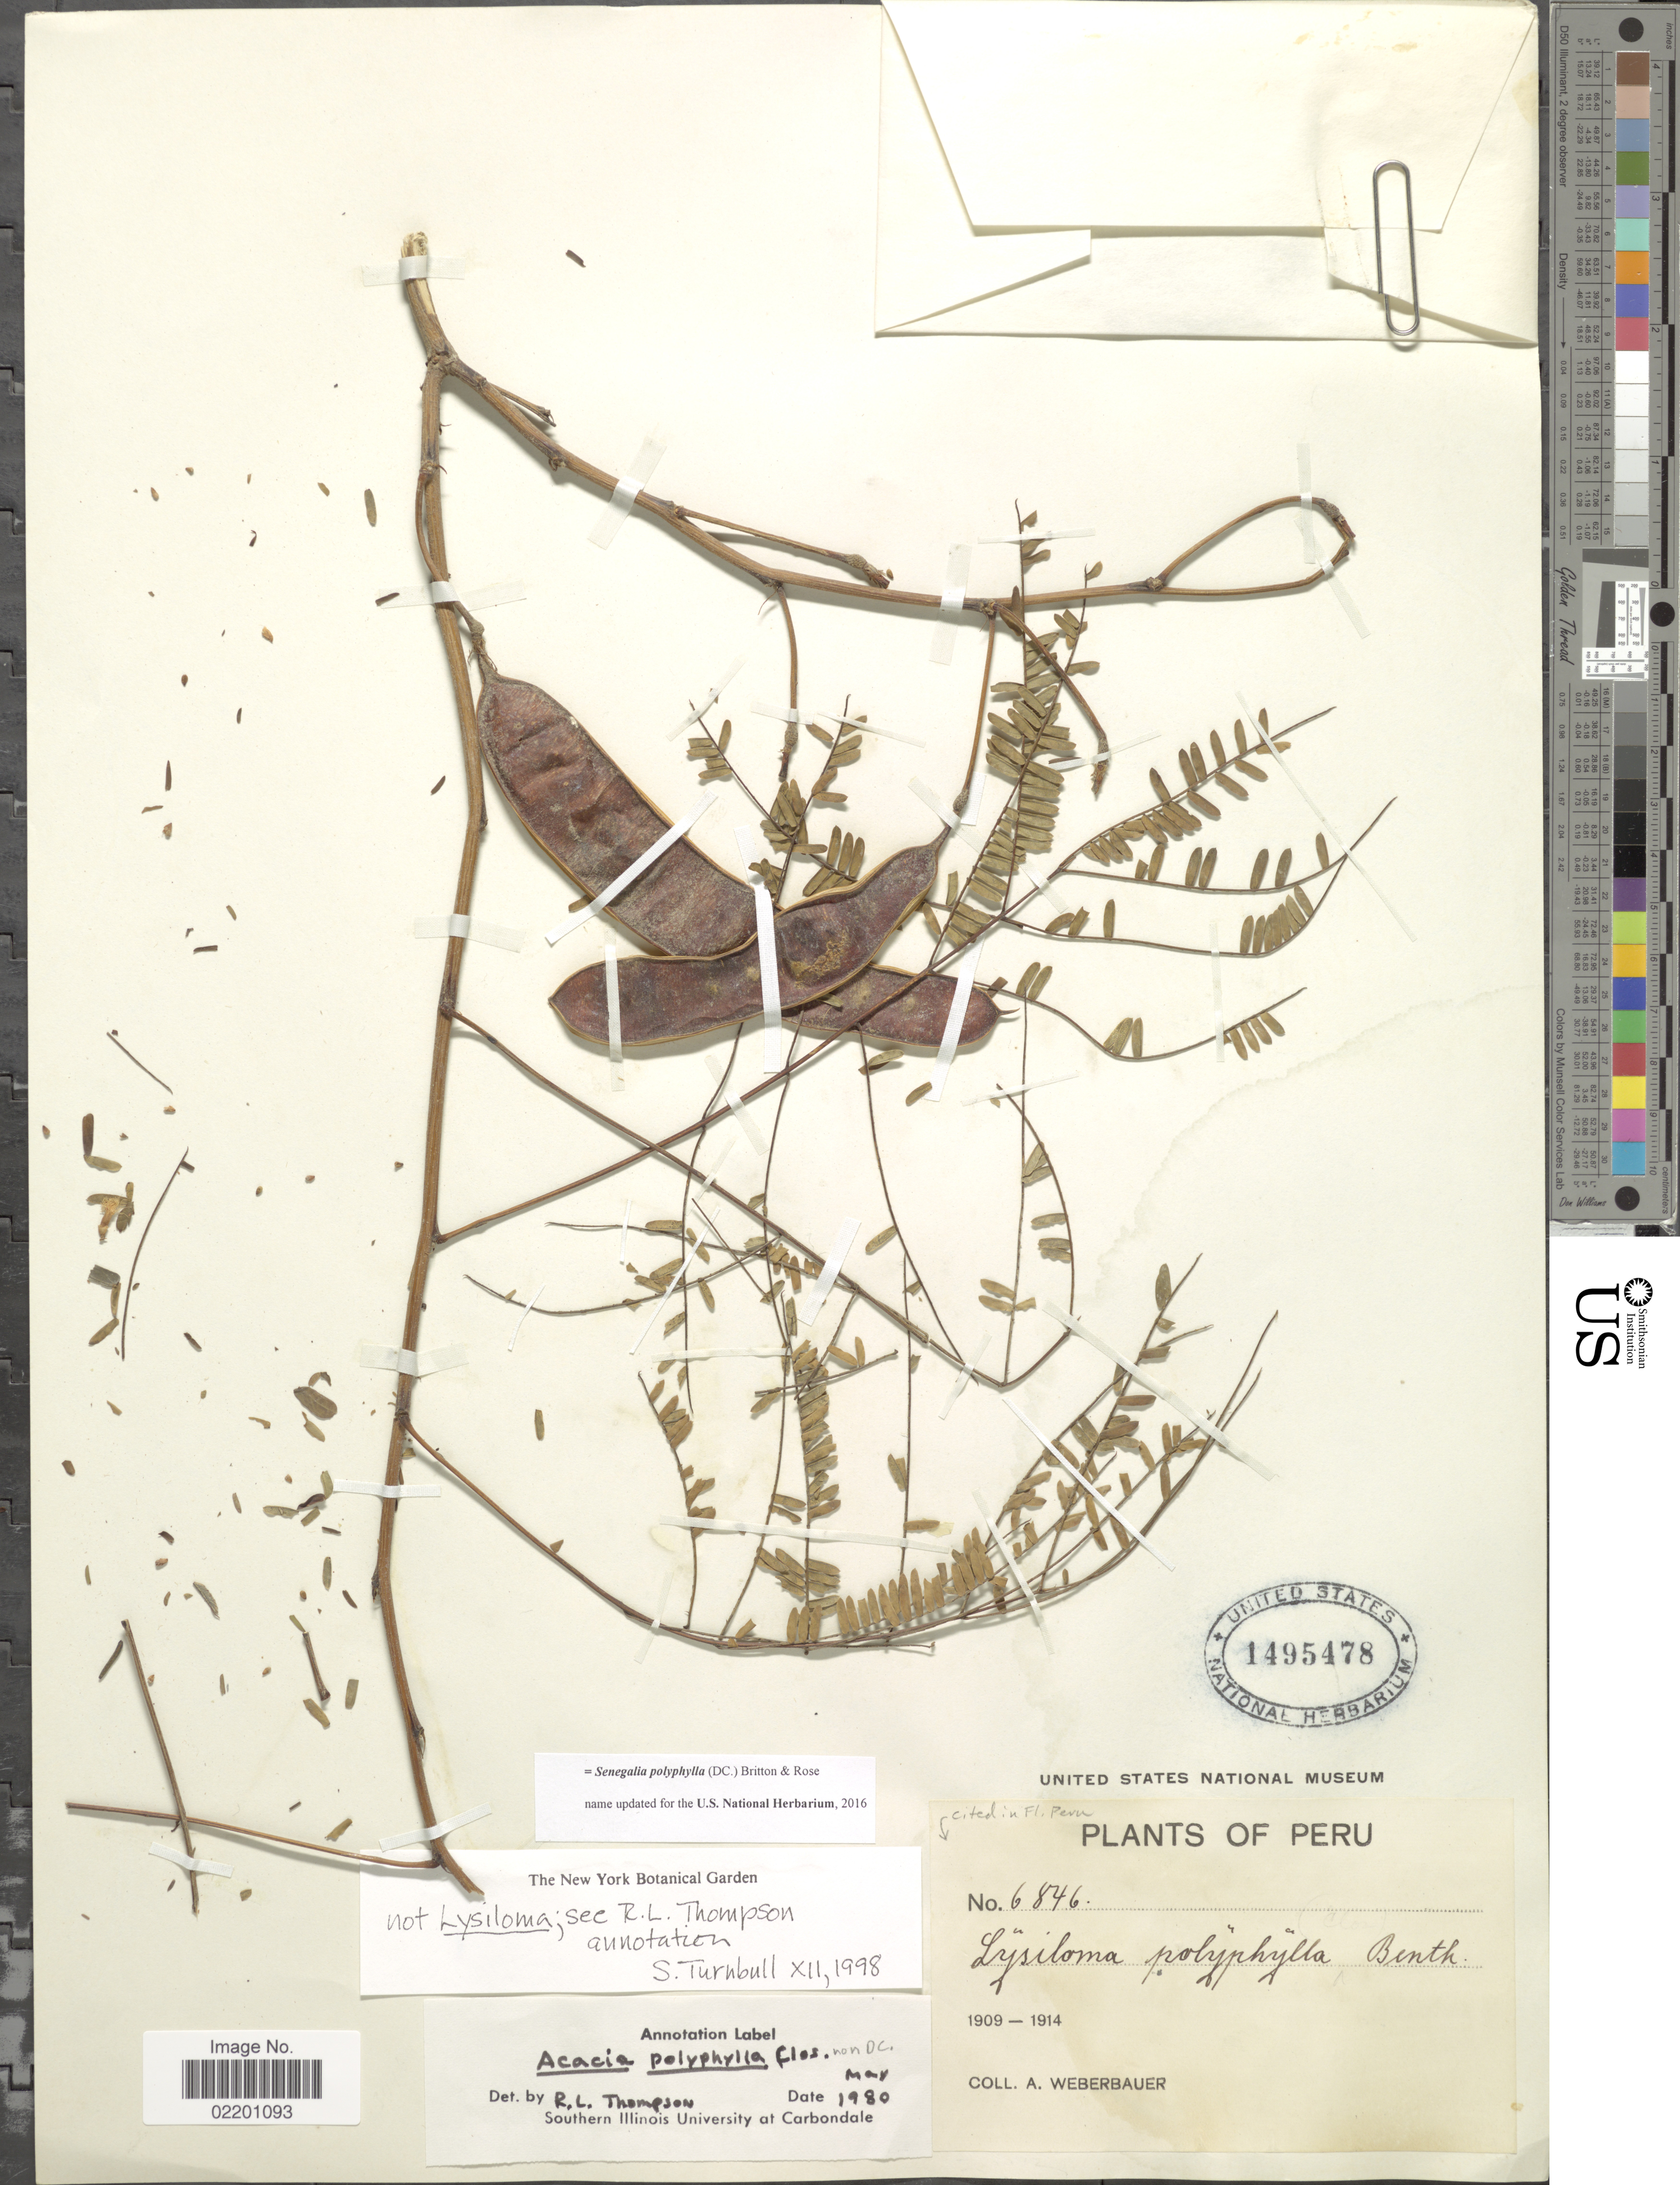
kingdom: Plantae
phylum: Tracheophyta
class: Magnoliopsida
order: Fabales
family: Fabaceae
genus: Senegalia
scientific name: Senegalia polyphylla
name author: (DC.) Britton & Rose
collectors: A. Weberbauer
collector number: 6846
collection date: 1909/1914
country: Peru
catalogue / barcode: US 1495478